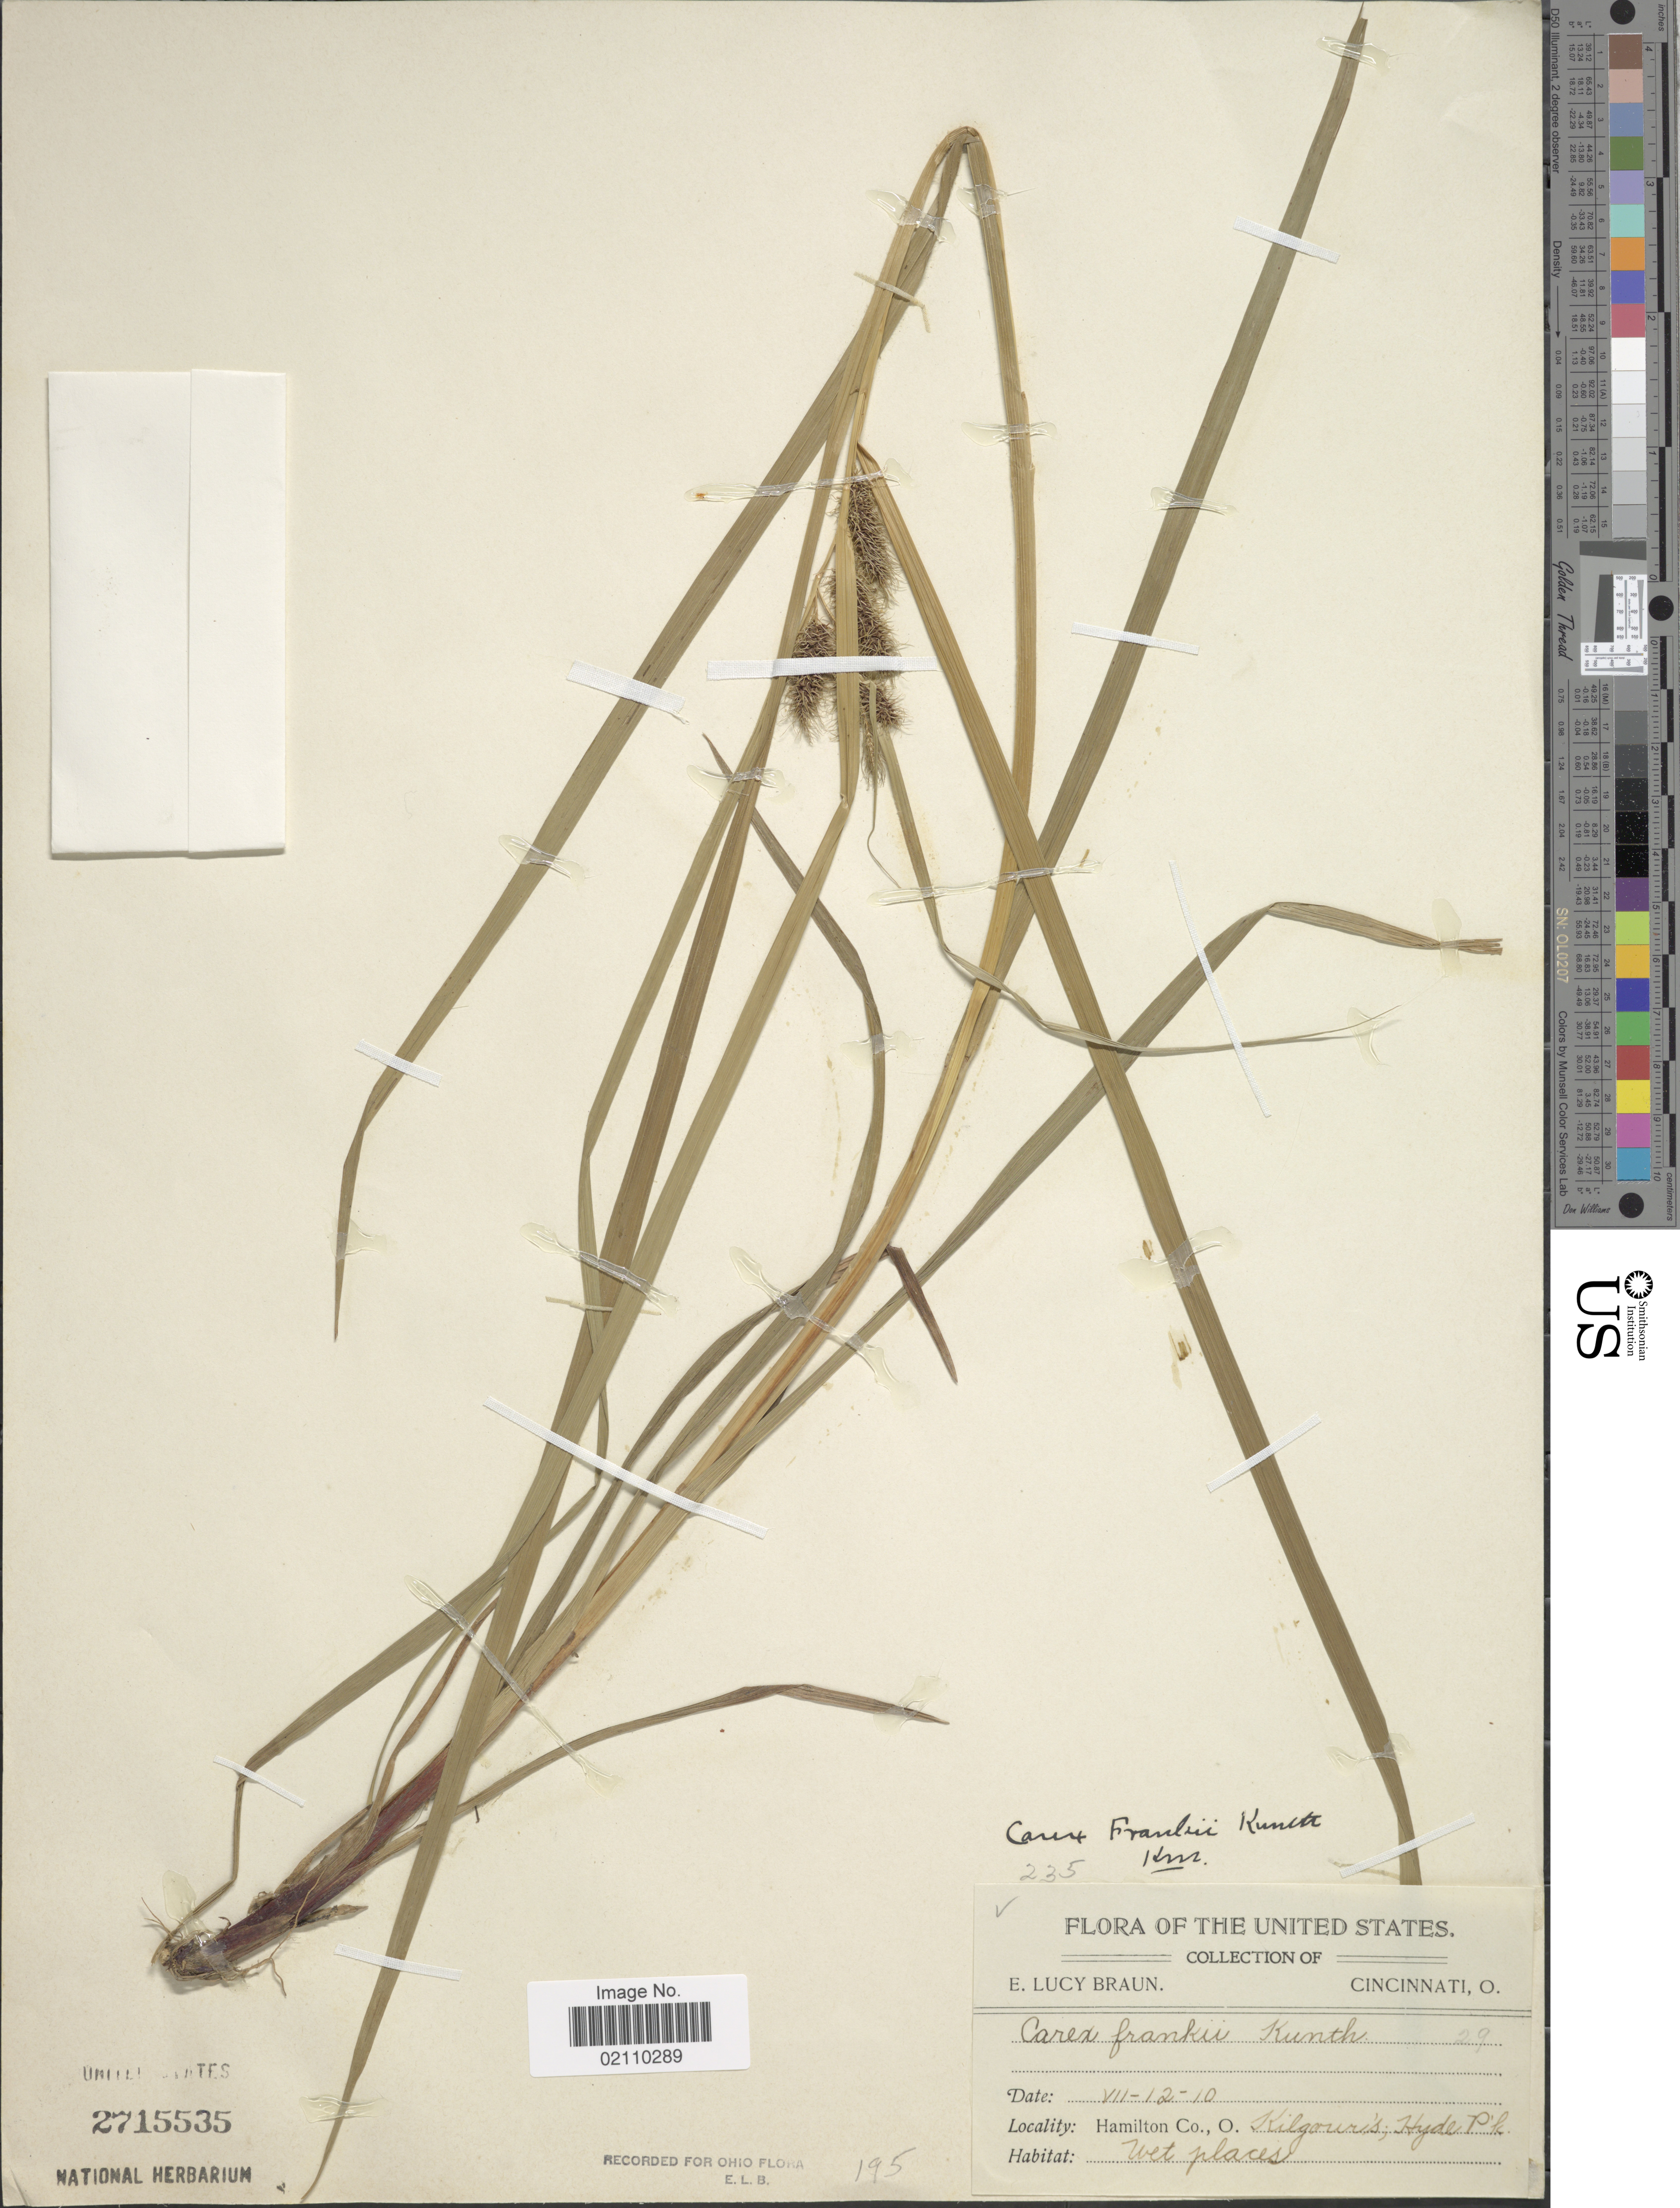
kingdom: Plantae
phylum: Tracheophyta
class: Liliopsida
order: Poales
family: Cyperaceae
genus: Carex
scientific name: Carex frankii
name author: Kunth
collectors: E. L. Braun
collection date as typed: Transcribed d/m/y: 12/7/10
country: United States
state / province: Ohio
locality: Hamilton Co., Kilgour's; Hyde Pk, wet places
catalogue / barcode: US 2715535